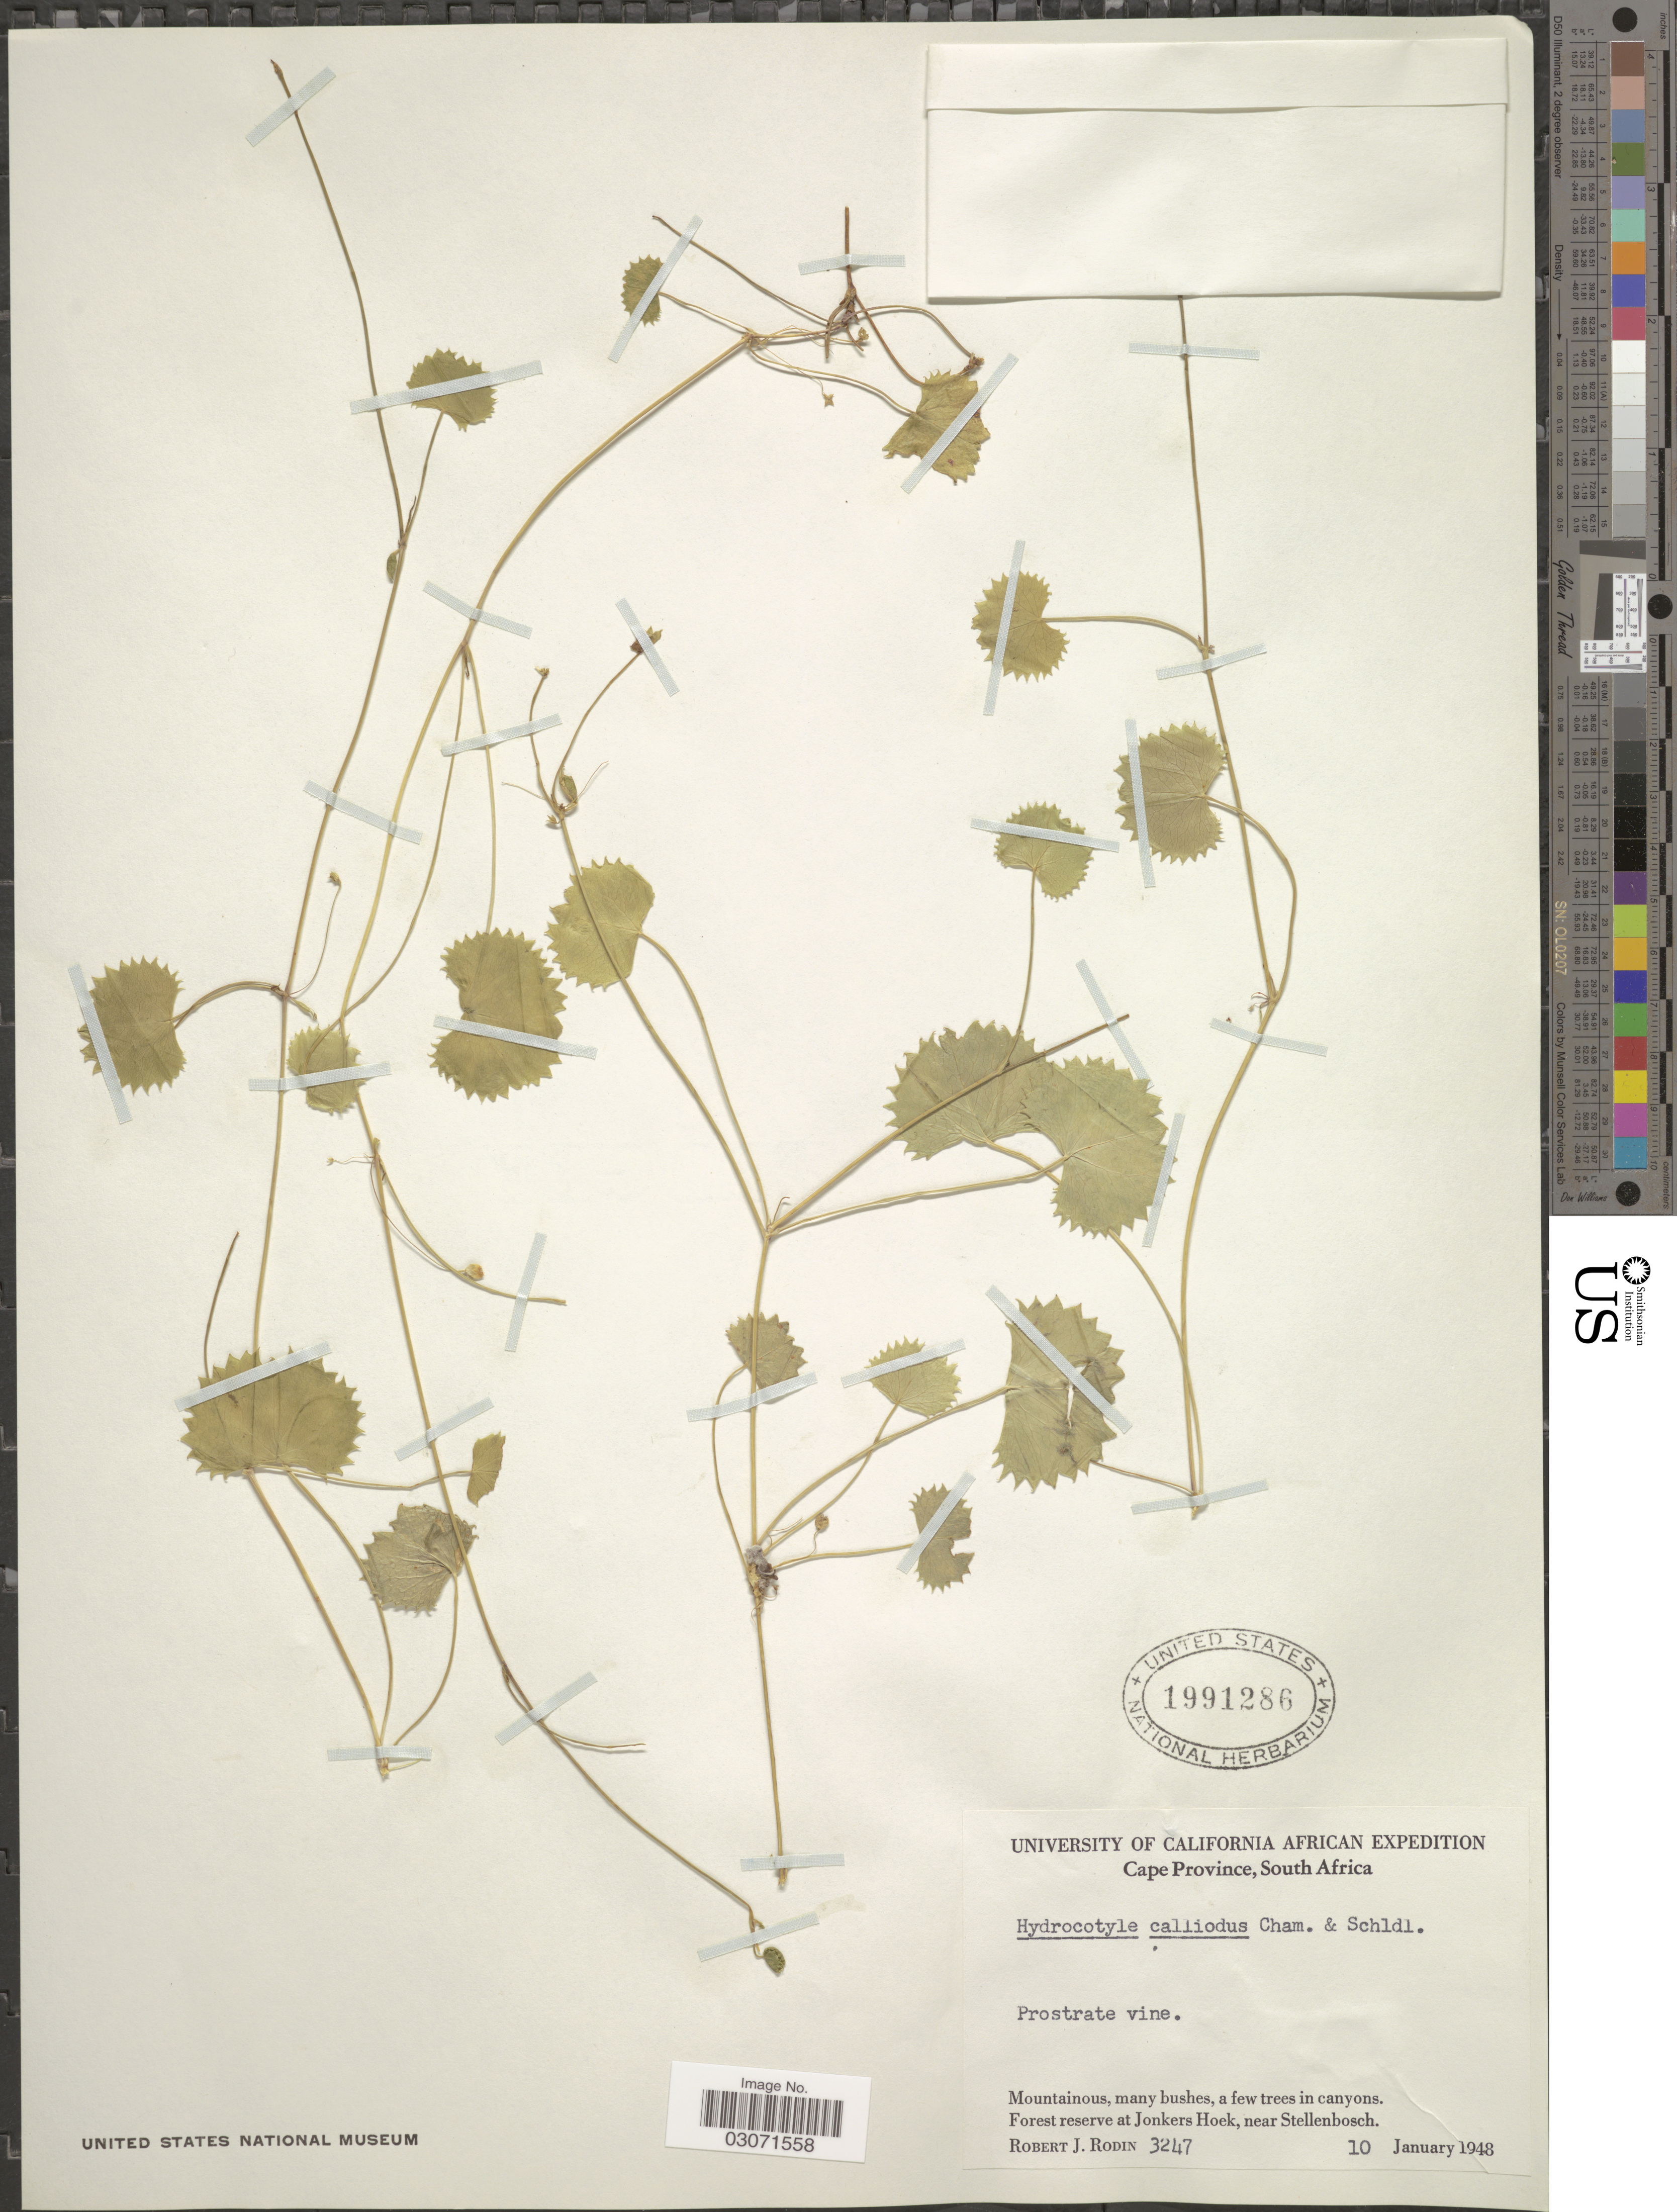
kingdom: Plantae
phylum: Tracheophyta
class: Magnoliopsida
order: Apiales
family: Araliaceae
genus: Hydrocotyle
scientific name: Hydrocotyle calliodus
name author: Cham. & Schltdl.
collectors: R. J. Rodin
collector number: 3247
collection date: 1948-01-10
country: South Africa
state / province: Western Cape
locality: Forest reserve at Jonkers Hoek, near Stellenbosch.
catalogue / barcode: US 1991286